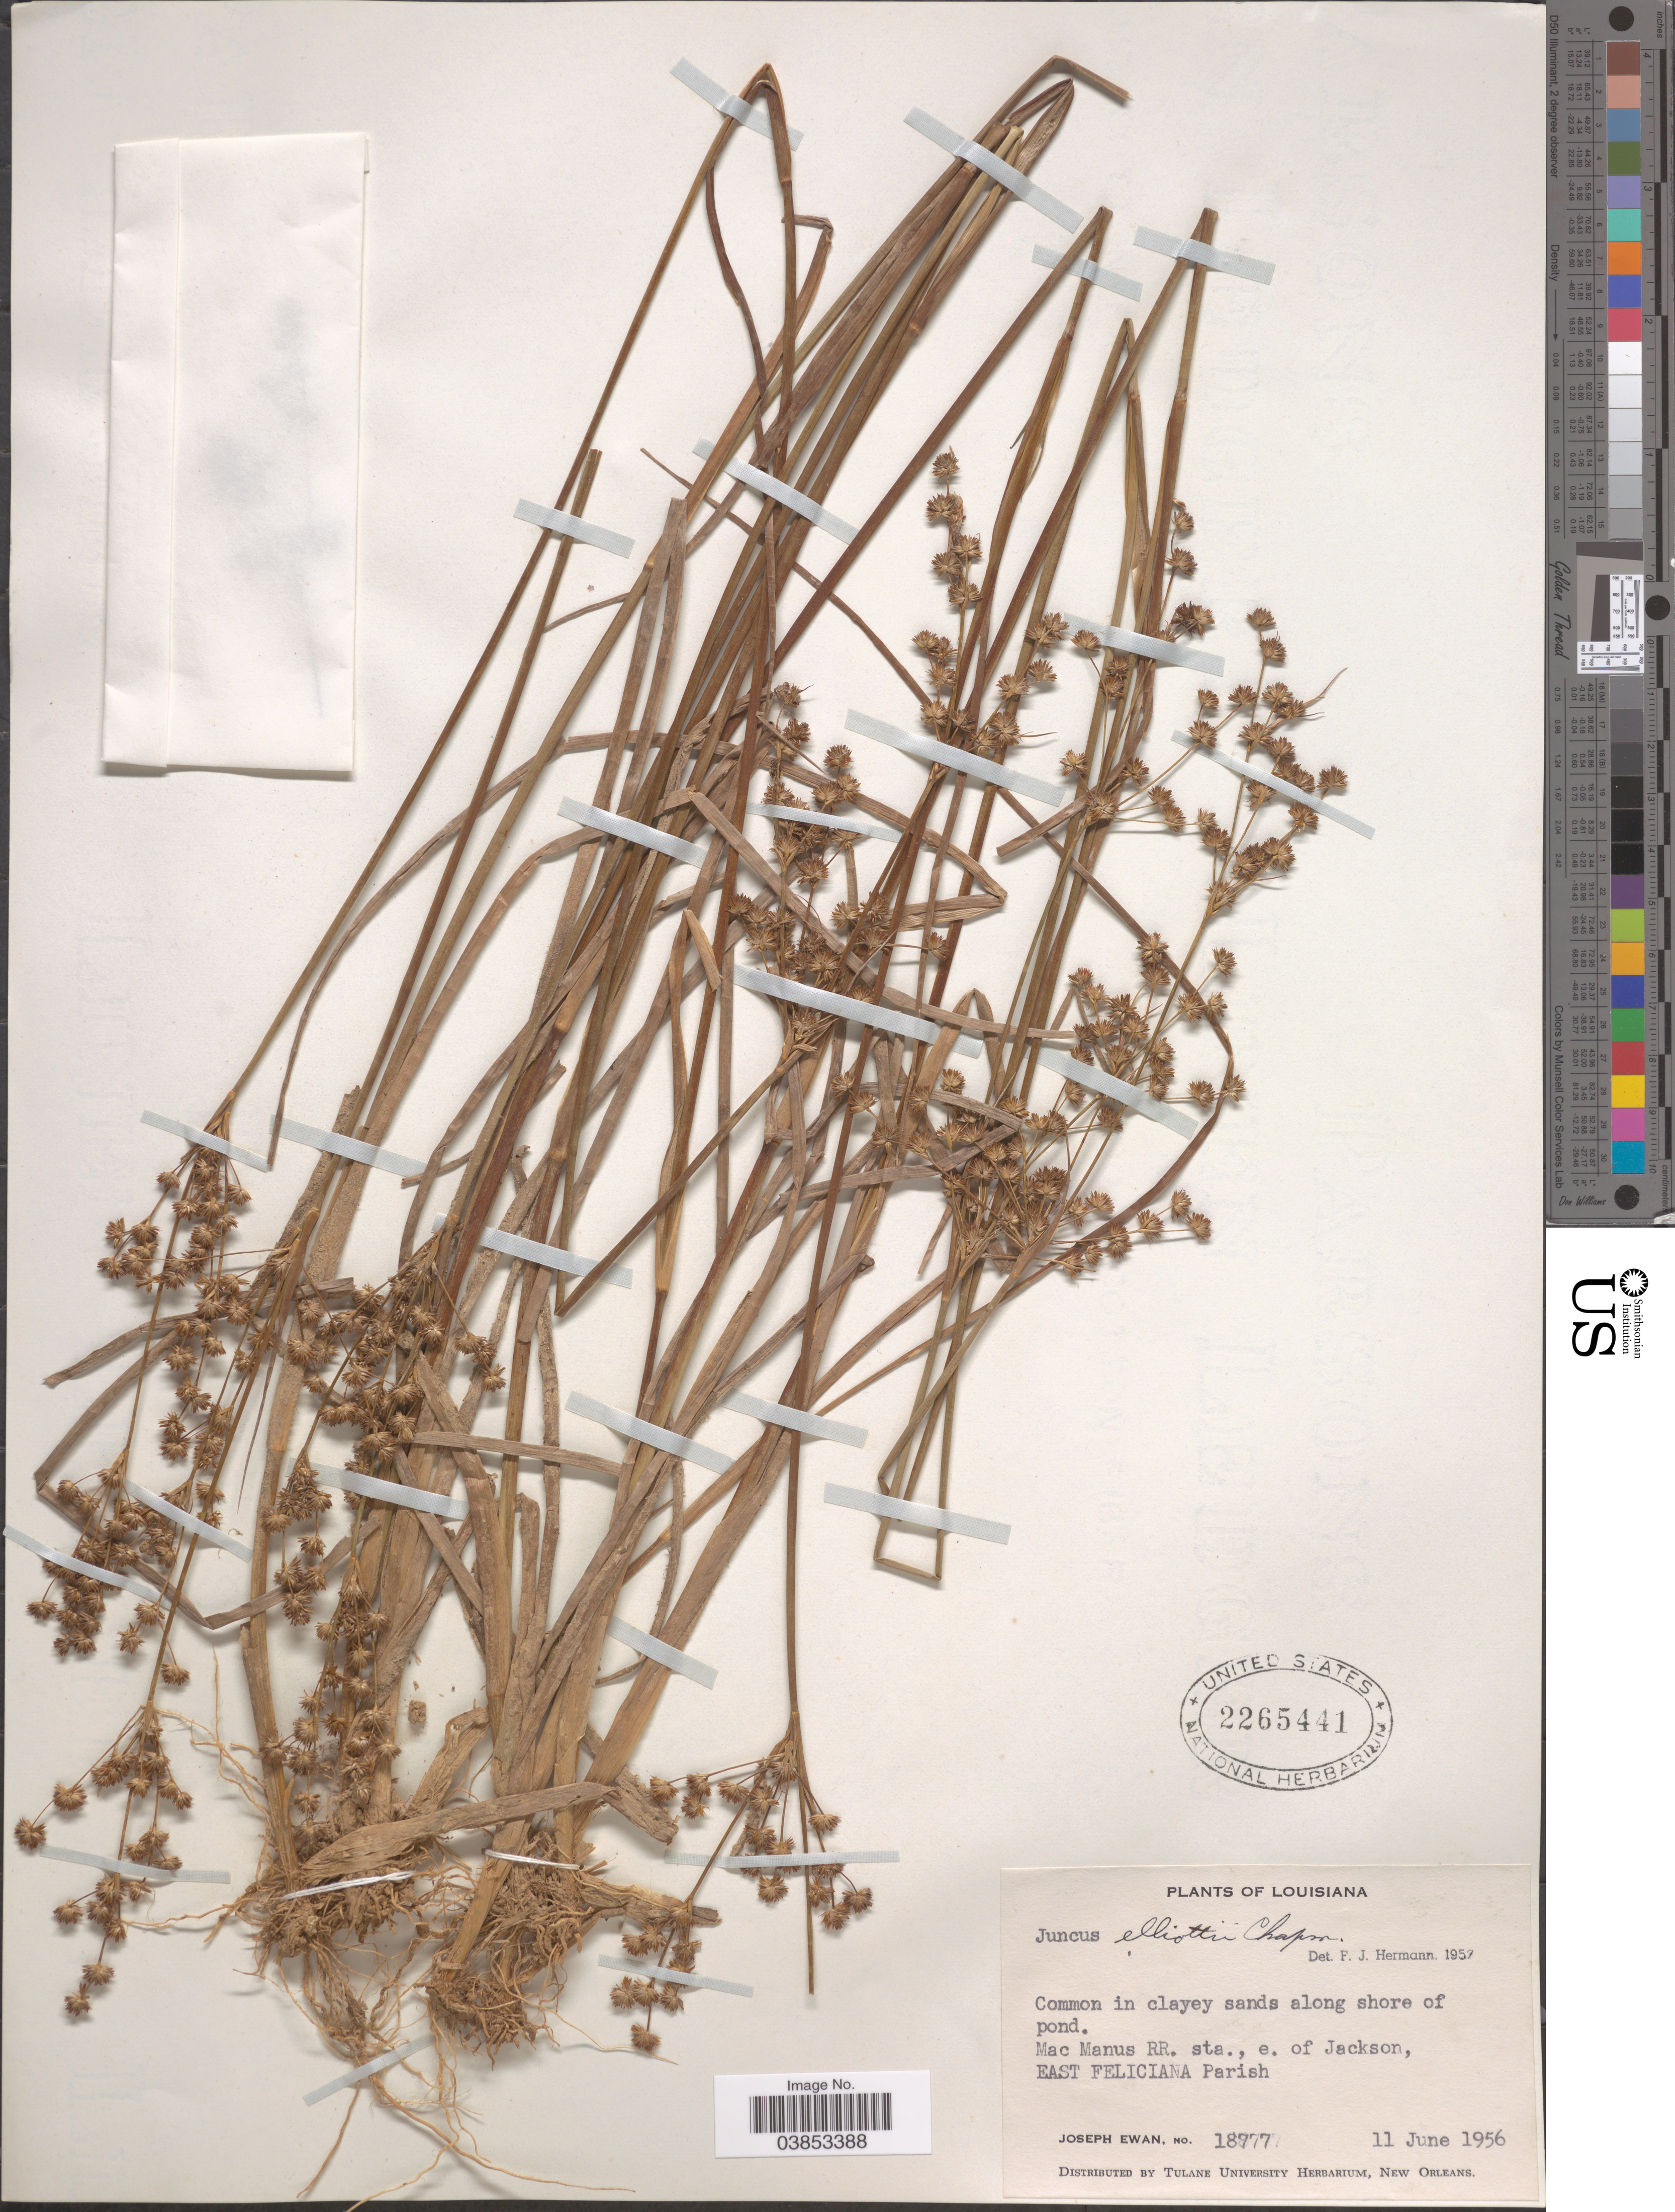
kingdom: Plantae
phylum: Tracheophyta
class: Liliopsida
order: Poales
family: Juncaceae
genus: Juncus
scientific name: Juncus elliottii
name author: Chapm.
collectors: J. A. Ewan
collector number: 18777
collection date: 1956-06-11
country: United States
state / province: Louisiana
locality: Mac Manus RR. sta., e. of Jackson, East Feliciana Parish.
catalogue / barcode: US 2265441